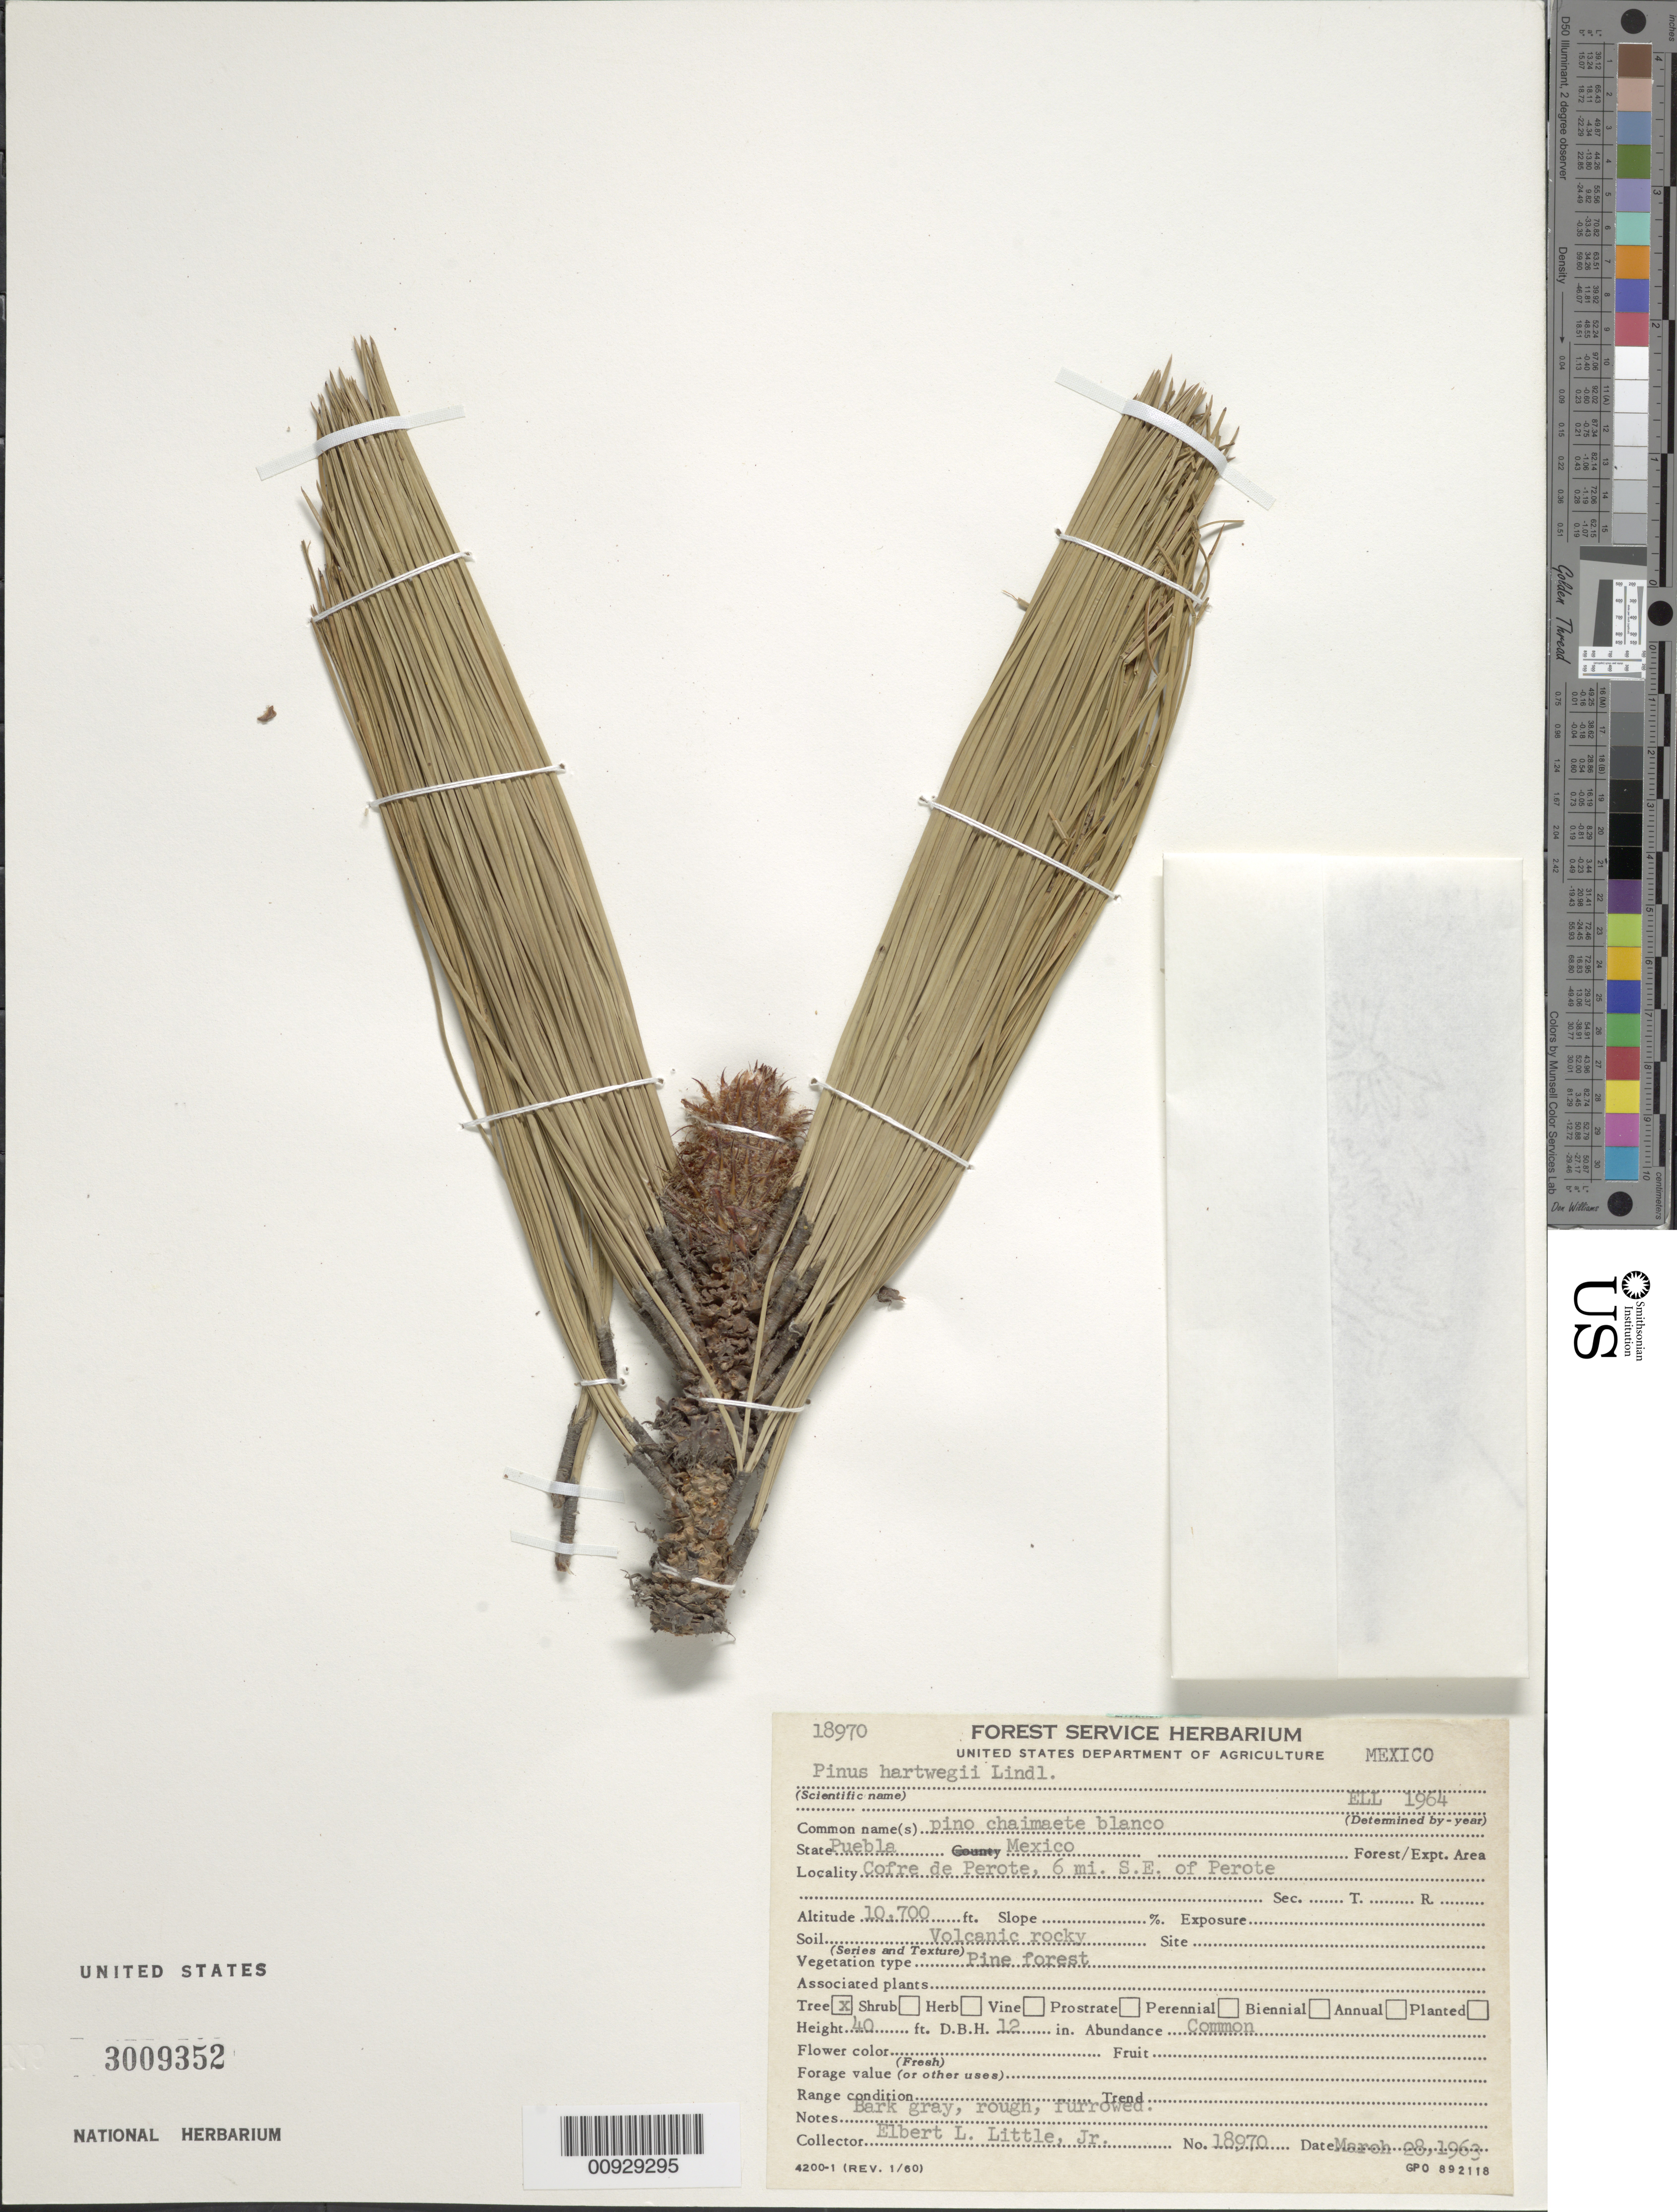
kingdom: Plantae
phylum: Tracheophyta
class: Pinopsida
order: Pinales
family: Pinaceae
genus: Pinus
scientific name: Pinus hartwegii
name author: Lindl.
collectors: E. L. Little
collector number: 18970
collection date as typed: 28 Mar 1963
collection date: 1963-03-28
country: Mexico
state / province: Puebla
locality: Cofre de Perote, 6 mi. SE of Perote.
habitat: Pine forest, Soil volcanic rocky.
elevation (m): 3261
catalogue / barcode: US 3009352